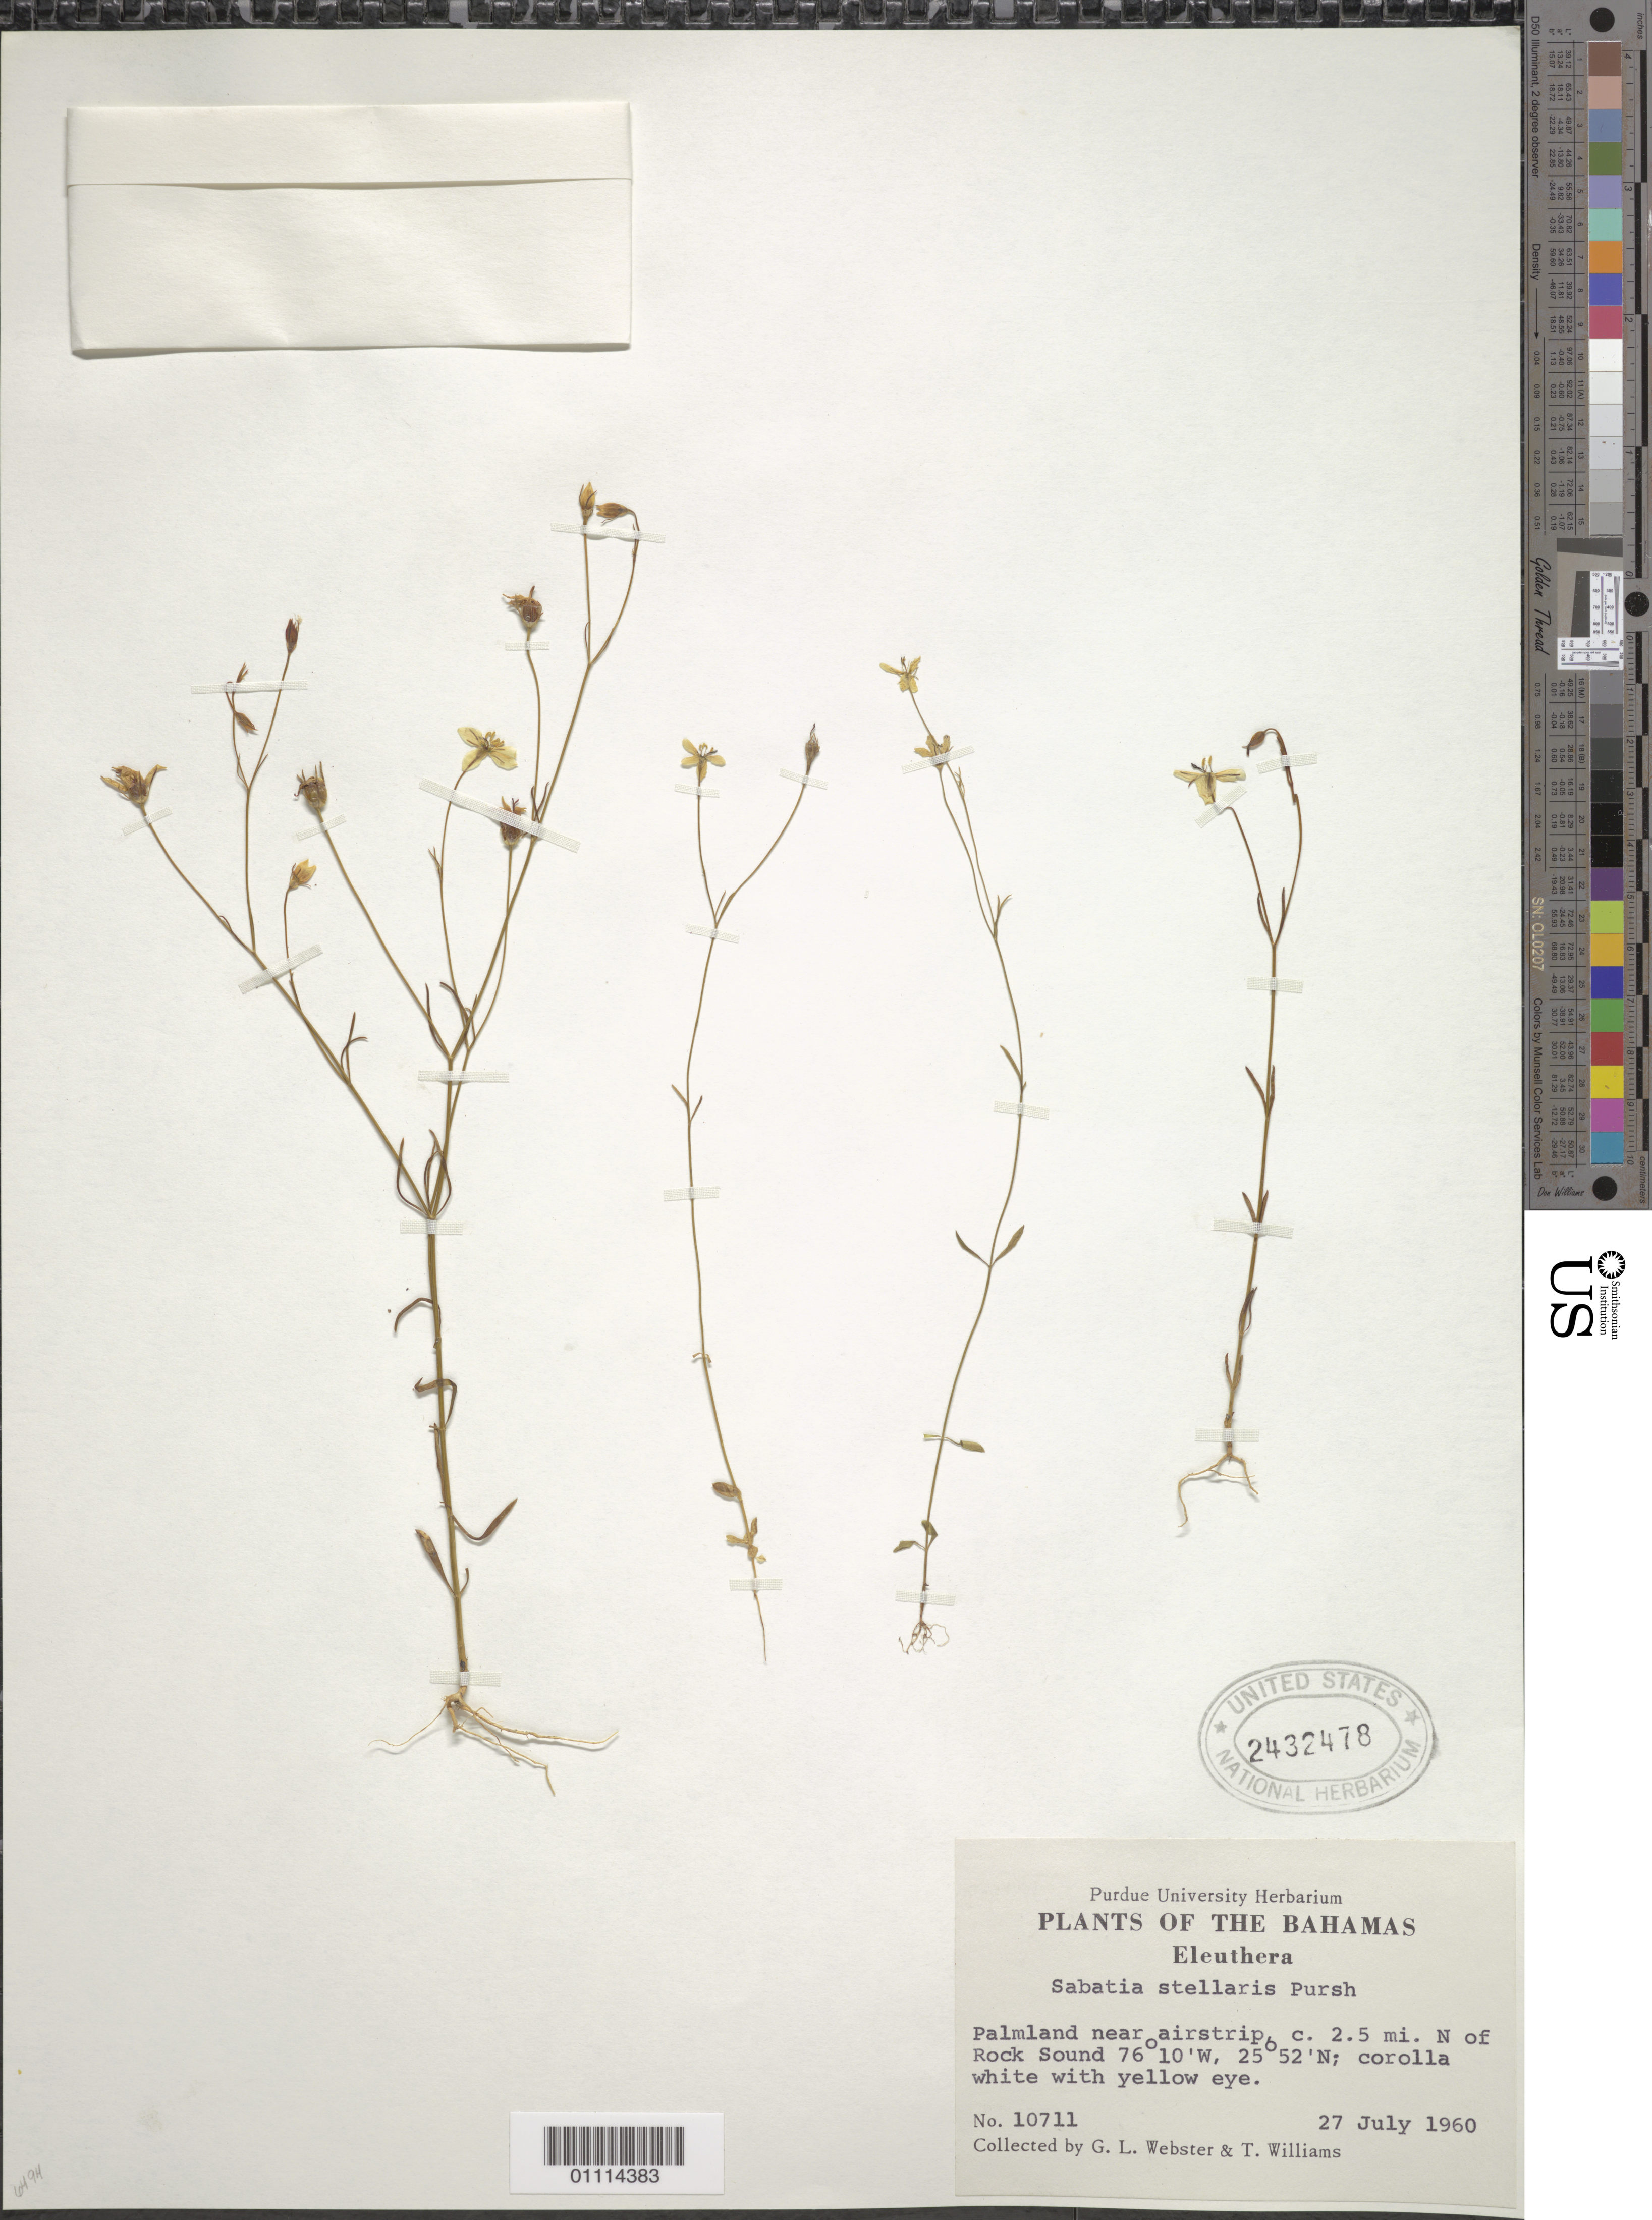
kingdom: Plantae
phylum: Tracheophyta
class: Magnoliopsida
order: Gentianales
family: Gentianaceae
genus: Sabatia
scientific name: Sabatia stellaris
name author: Pursh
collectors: G. L. Webster & T. Williams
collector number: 10711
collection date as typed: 27 Jul 1960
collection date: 1960-07-27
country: Bahamas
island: Eleuthera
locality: Palmland near airstrip, c. 2.5 mi. N of Rock Sound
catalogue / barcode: US 2432478